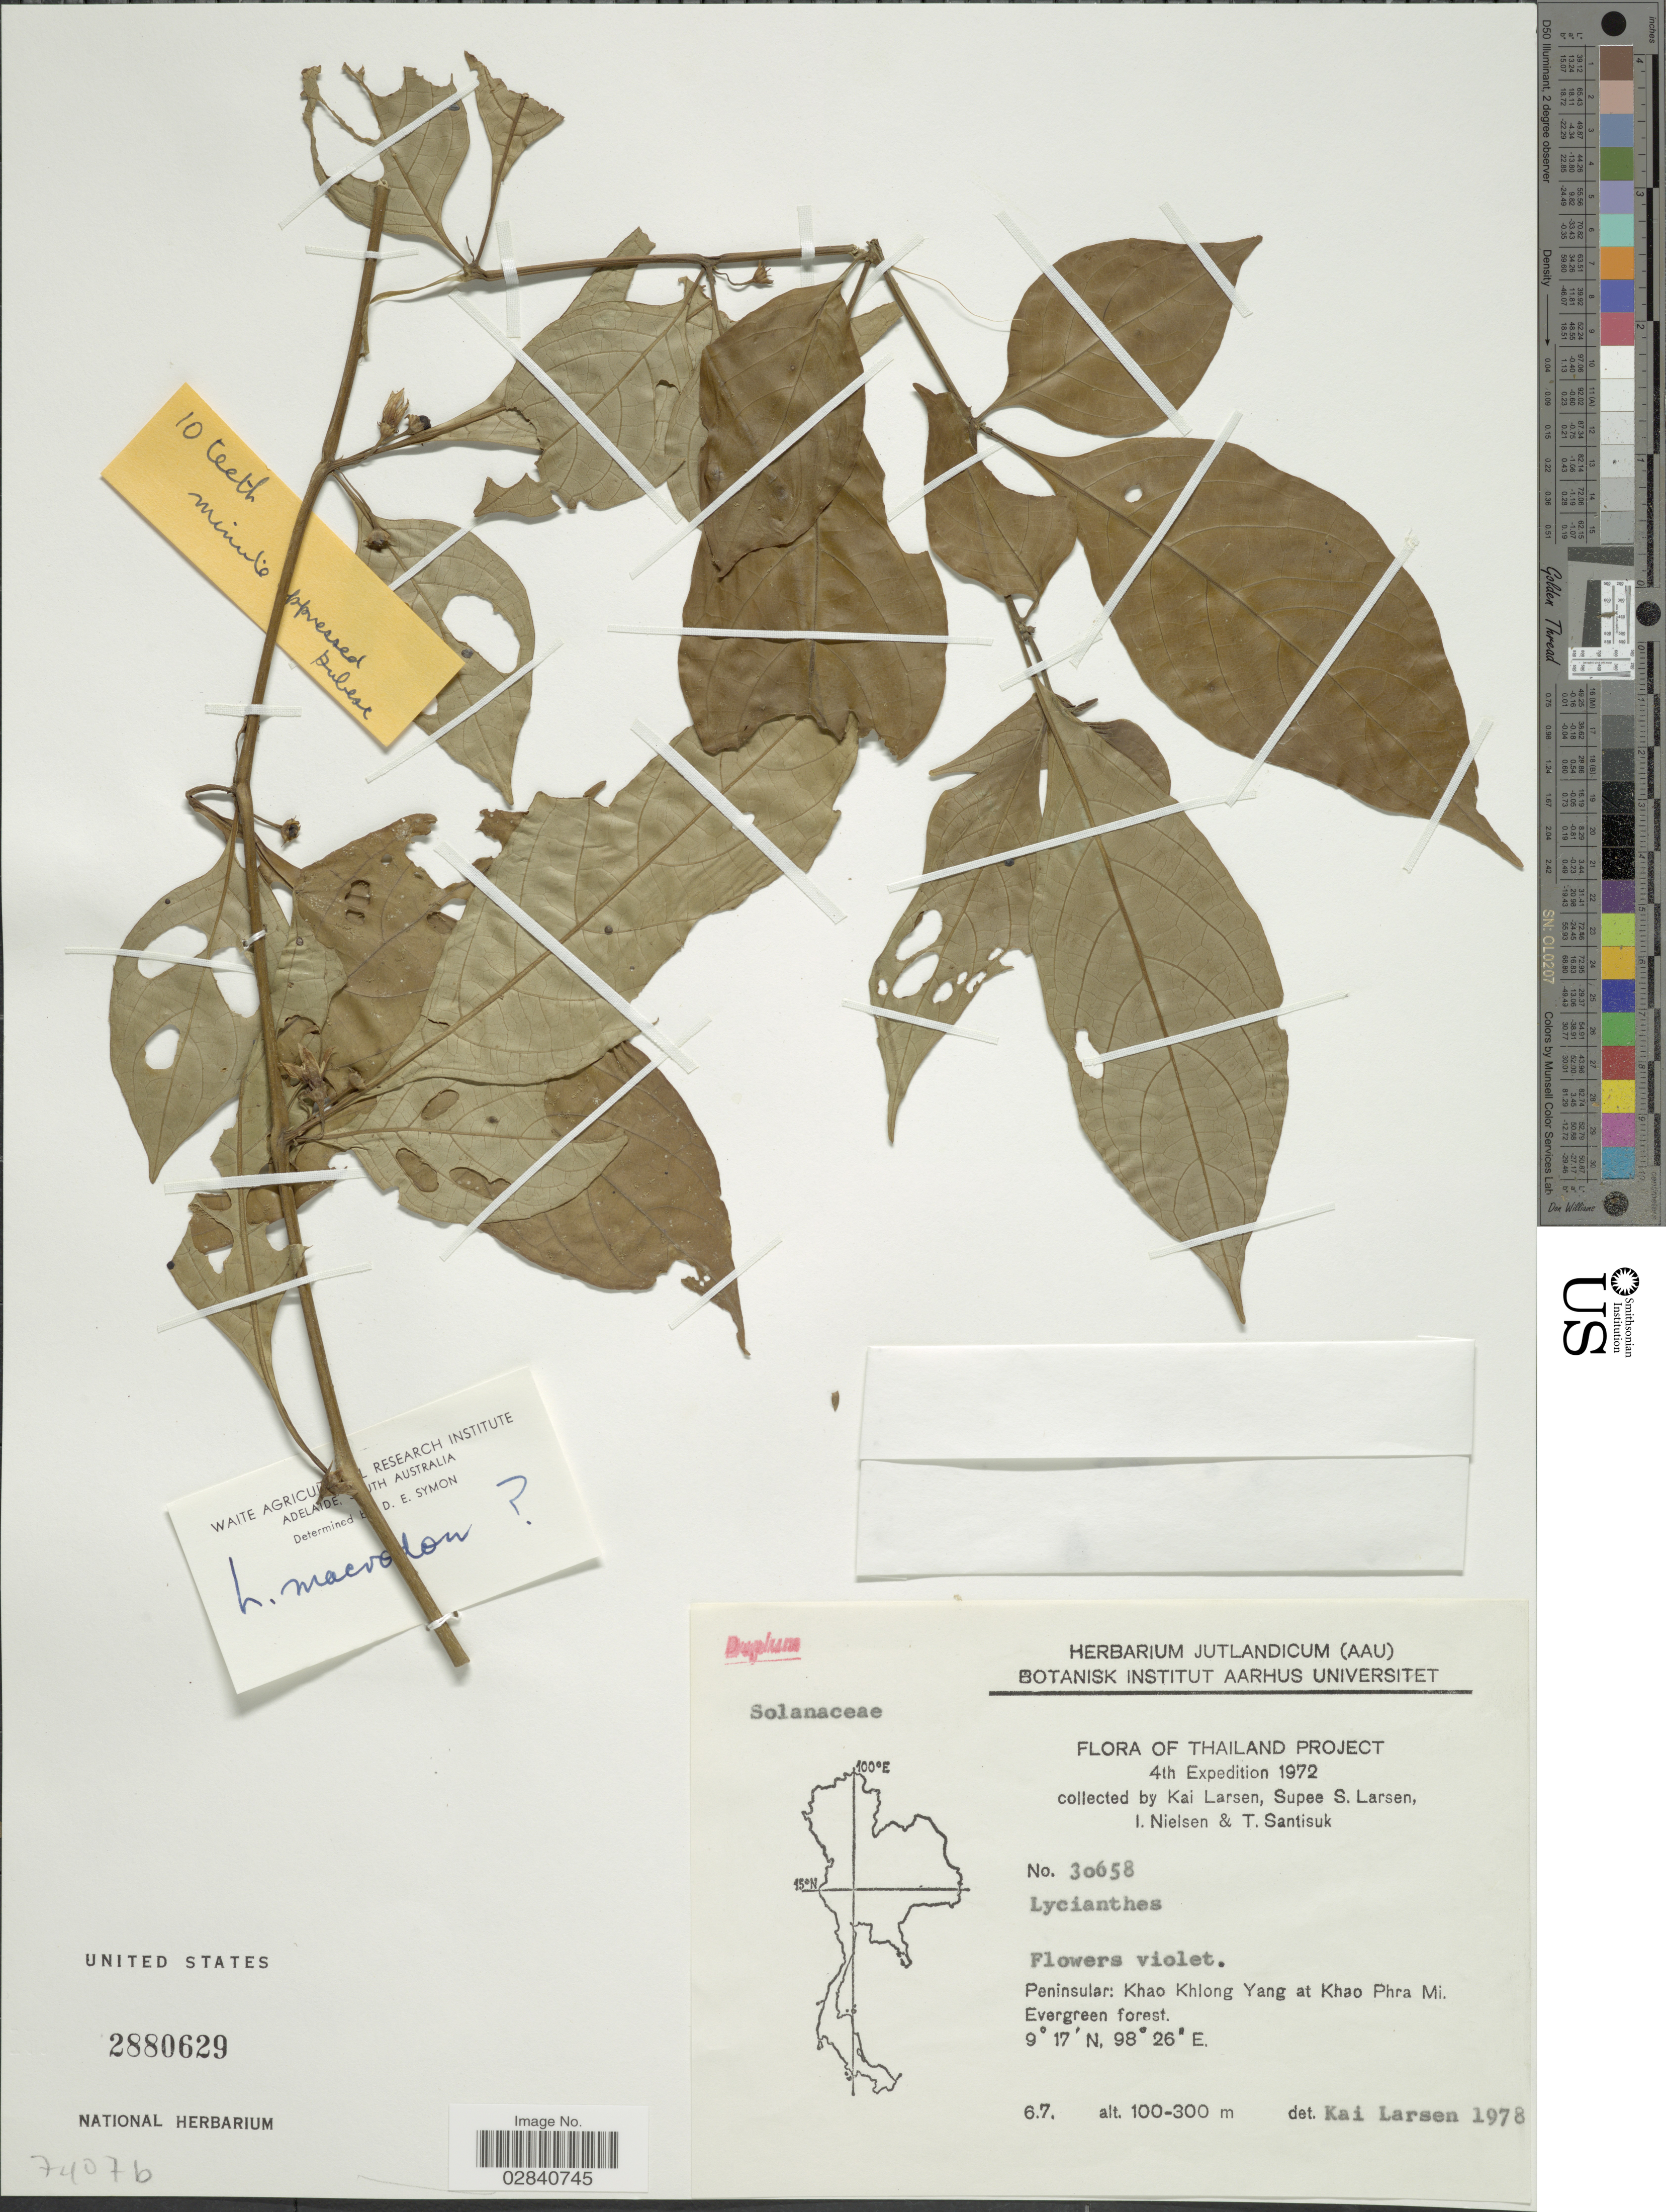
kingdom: Plantae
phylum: Tracheophyta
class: Magnoliopsida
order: Solanales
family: Solanaceae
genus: Lycianthes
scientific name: Lycianthes schizocalyx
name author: (Merr.) Bitter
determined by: Knapp, S. D.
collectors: K. Larsen, S. Larsen, I. Nielsen & T. Santisuk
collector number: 30658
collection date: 1972-07-06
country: Thailand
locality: Thailand Project. Peninsular: Khao Khlong Yang at Khao Phra Mi. Evergreen forest.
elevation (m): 100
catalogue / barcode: US 2880629